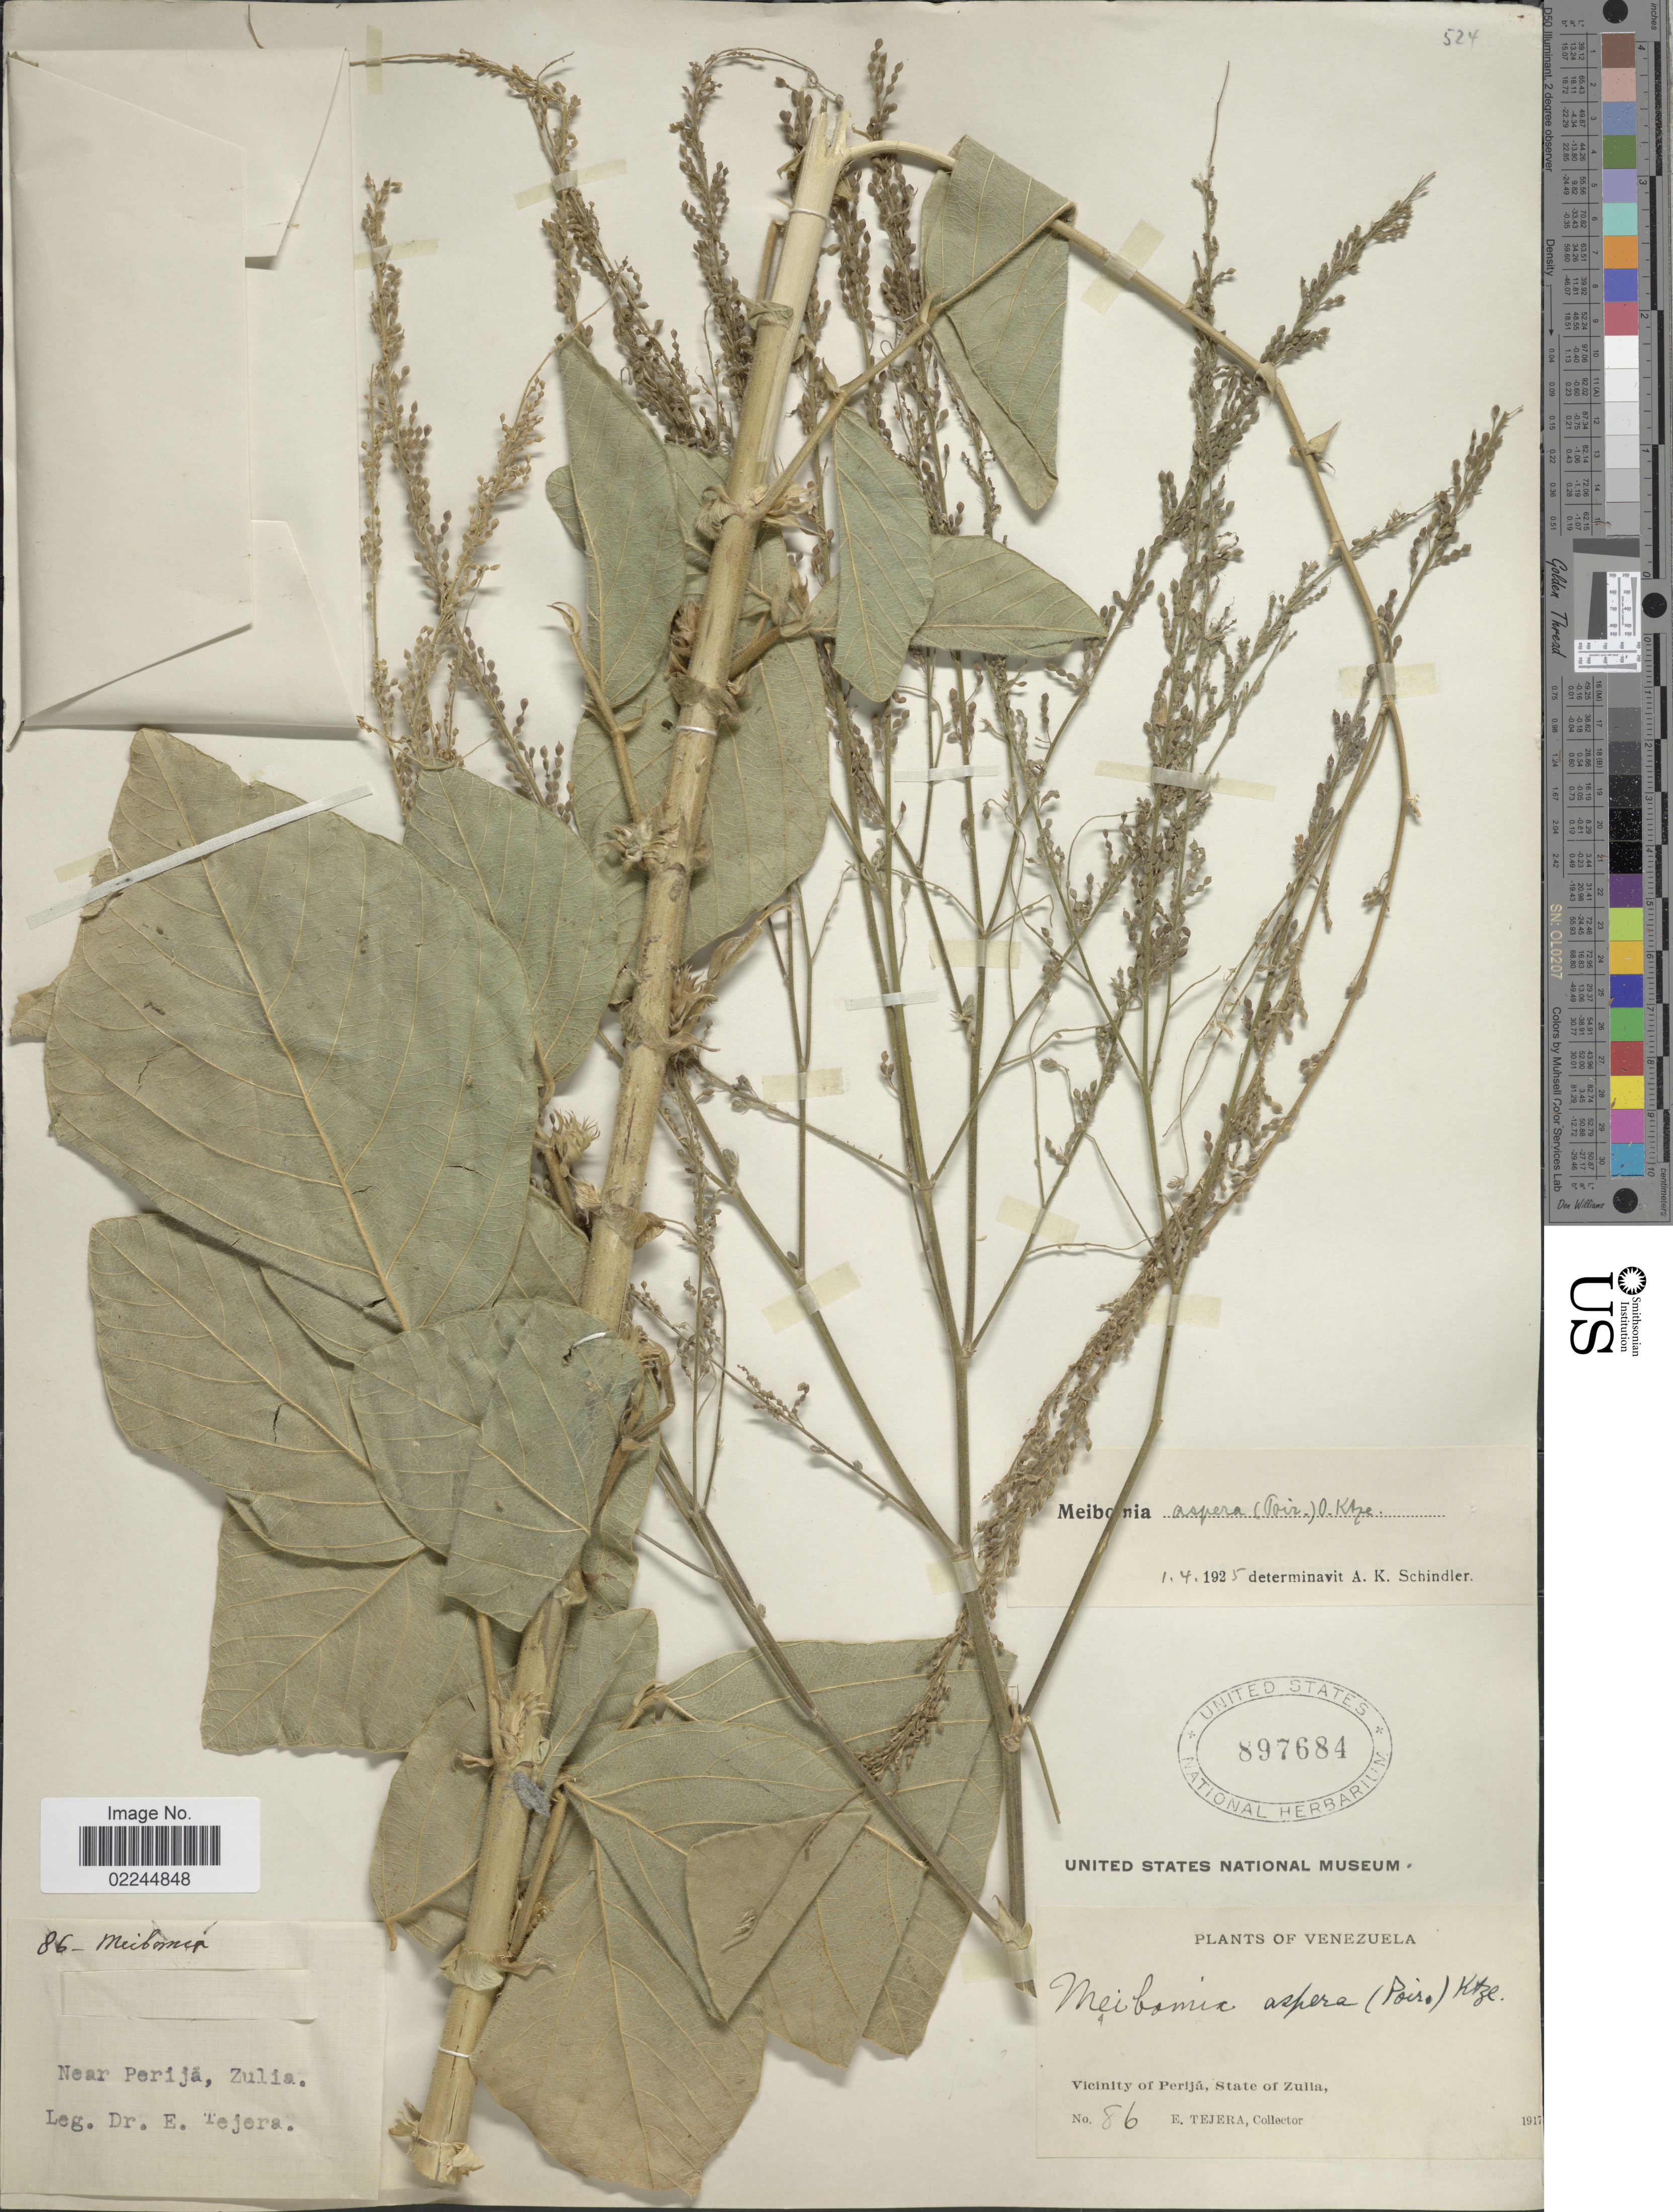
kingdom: Plantae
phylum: Tracheophyta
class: Magnoliopsida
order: Fabales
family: Fabaceae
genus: Desmodium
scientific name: Desmodium distortum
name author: (Aubl.) J.F. Macbr.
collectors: E. Tejera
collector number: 86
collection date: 1917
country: Venezuela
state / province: Zulia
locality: Vicinity of Perija, near Perija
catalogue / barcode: US 897684